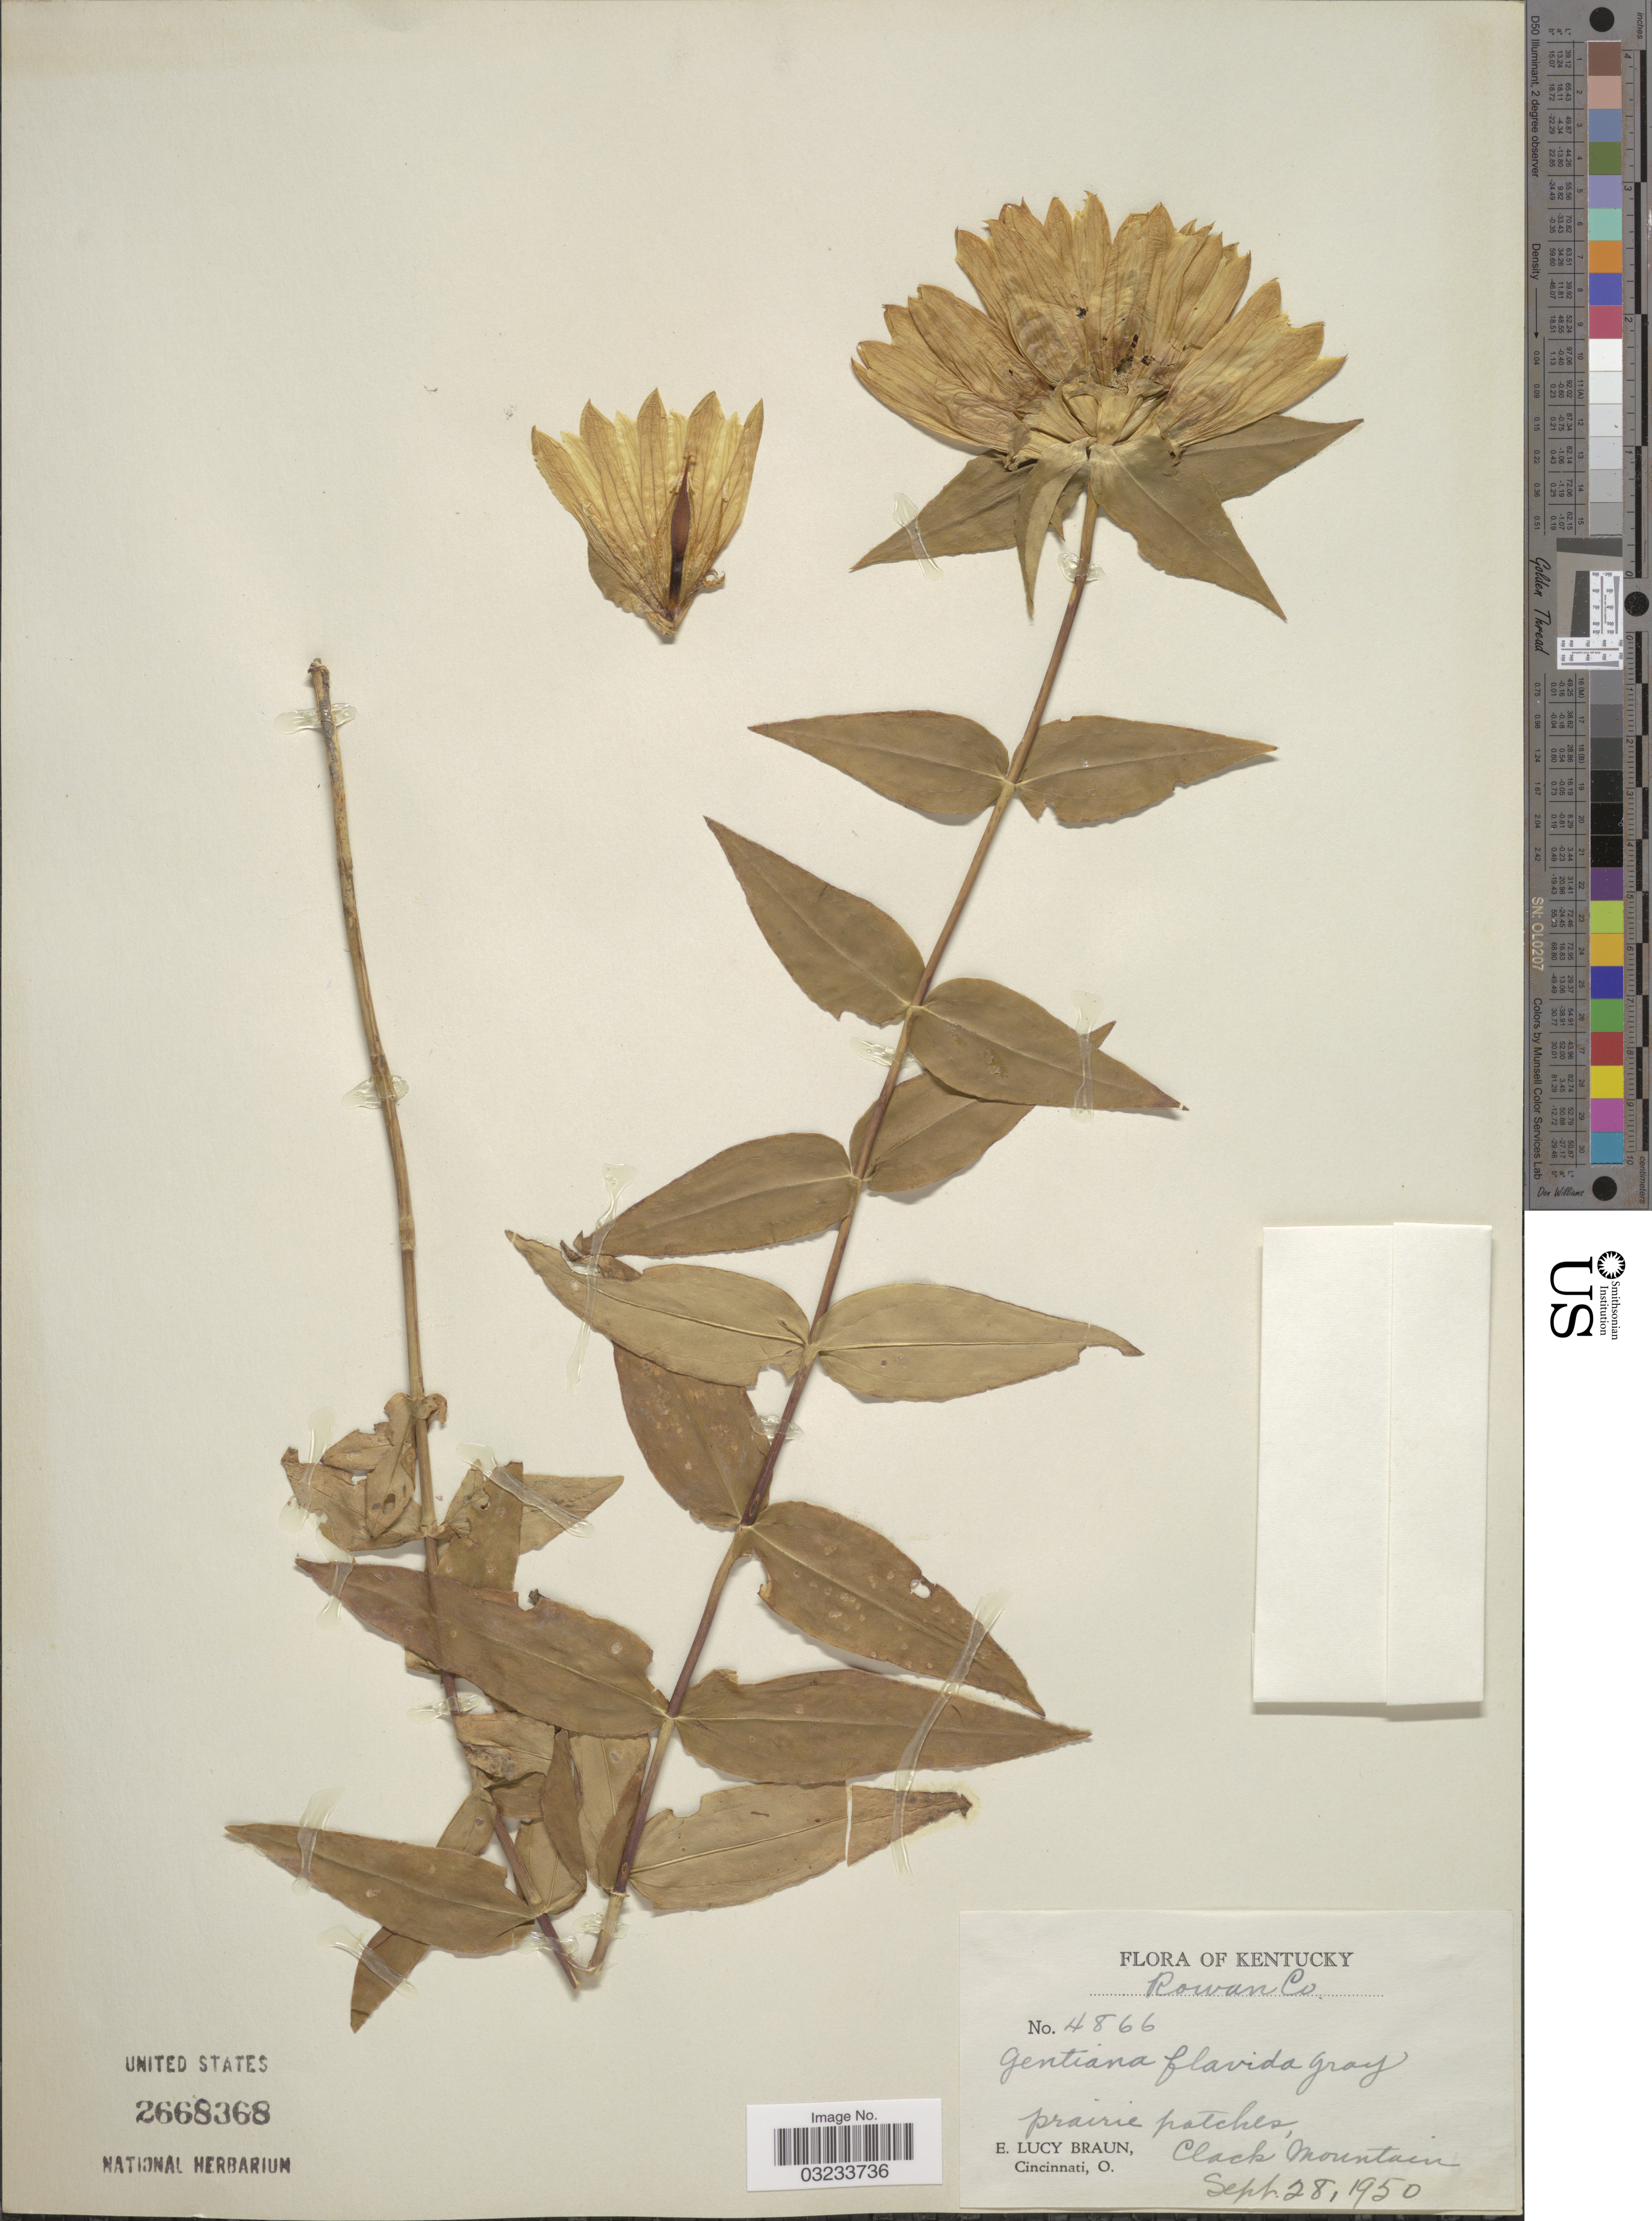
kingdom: Plantae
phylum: Tracheophyta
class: Magnoliopsida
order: Gentianales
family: Gentianaceae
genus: Gentiana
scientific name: Gentiana alba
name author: Muhl. ex J. McNab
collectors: E. Braun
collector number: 4866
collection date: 1950-09-28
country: United States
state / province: Kentucky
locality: Rowan Co. Prairie patches, Clack Mountain.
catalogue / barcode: US 2668368